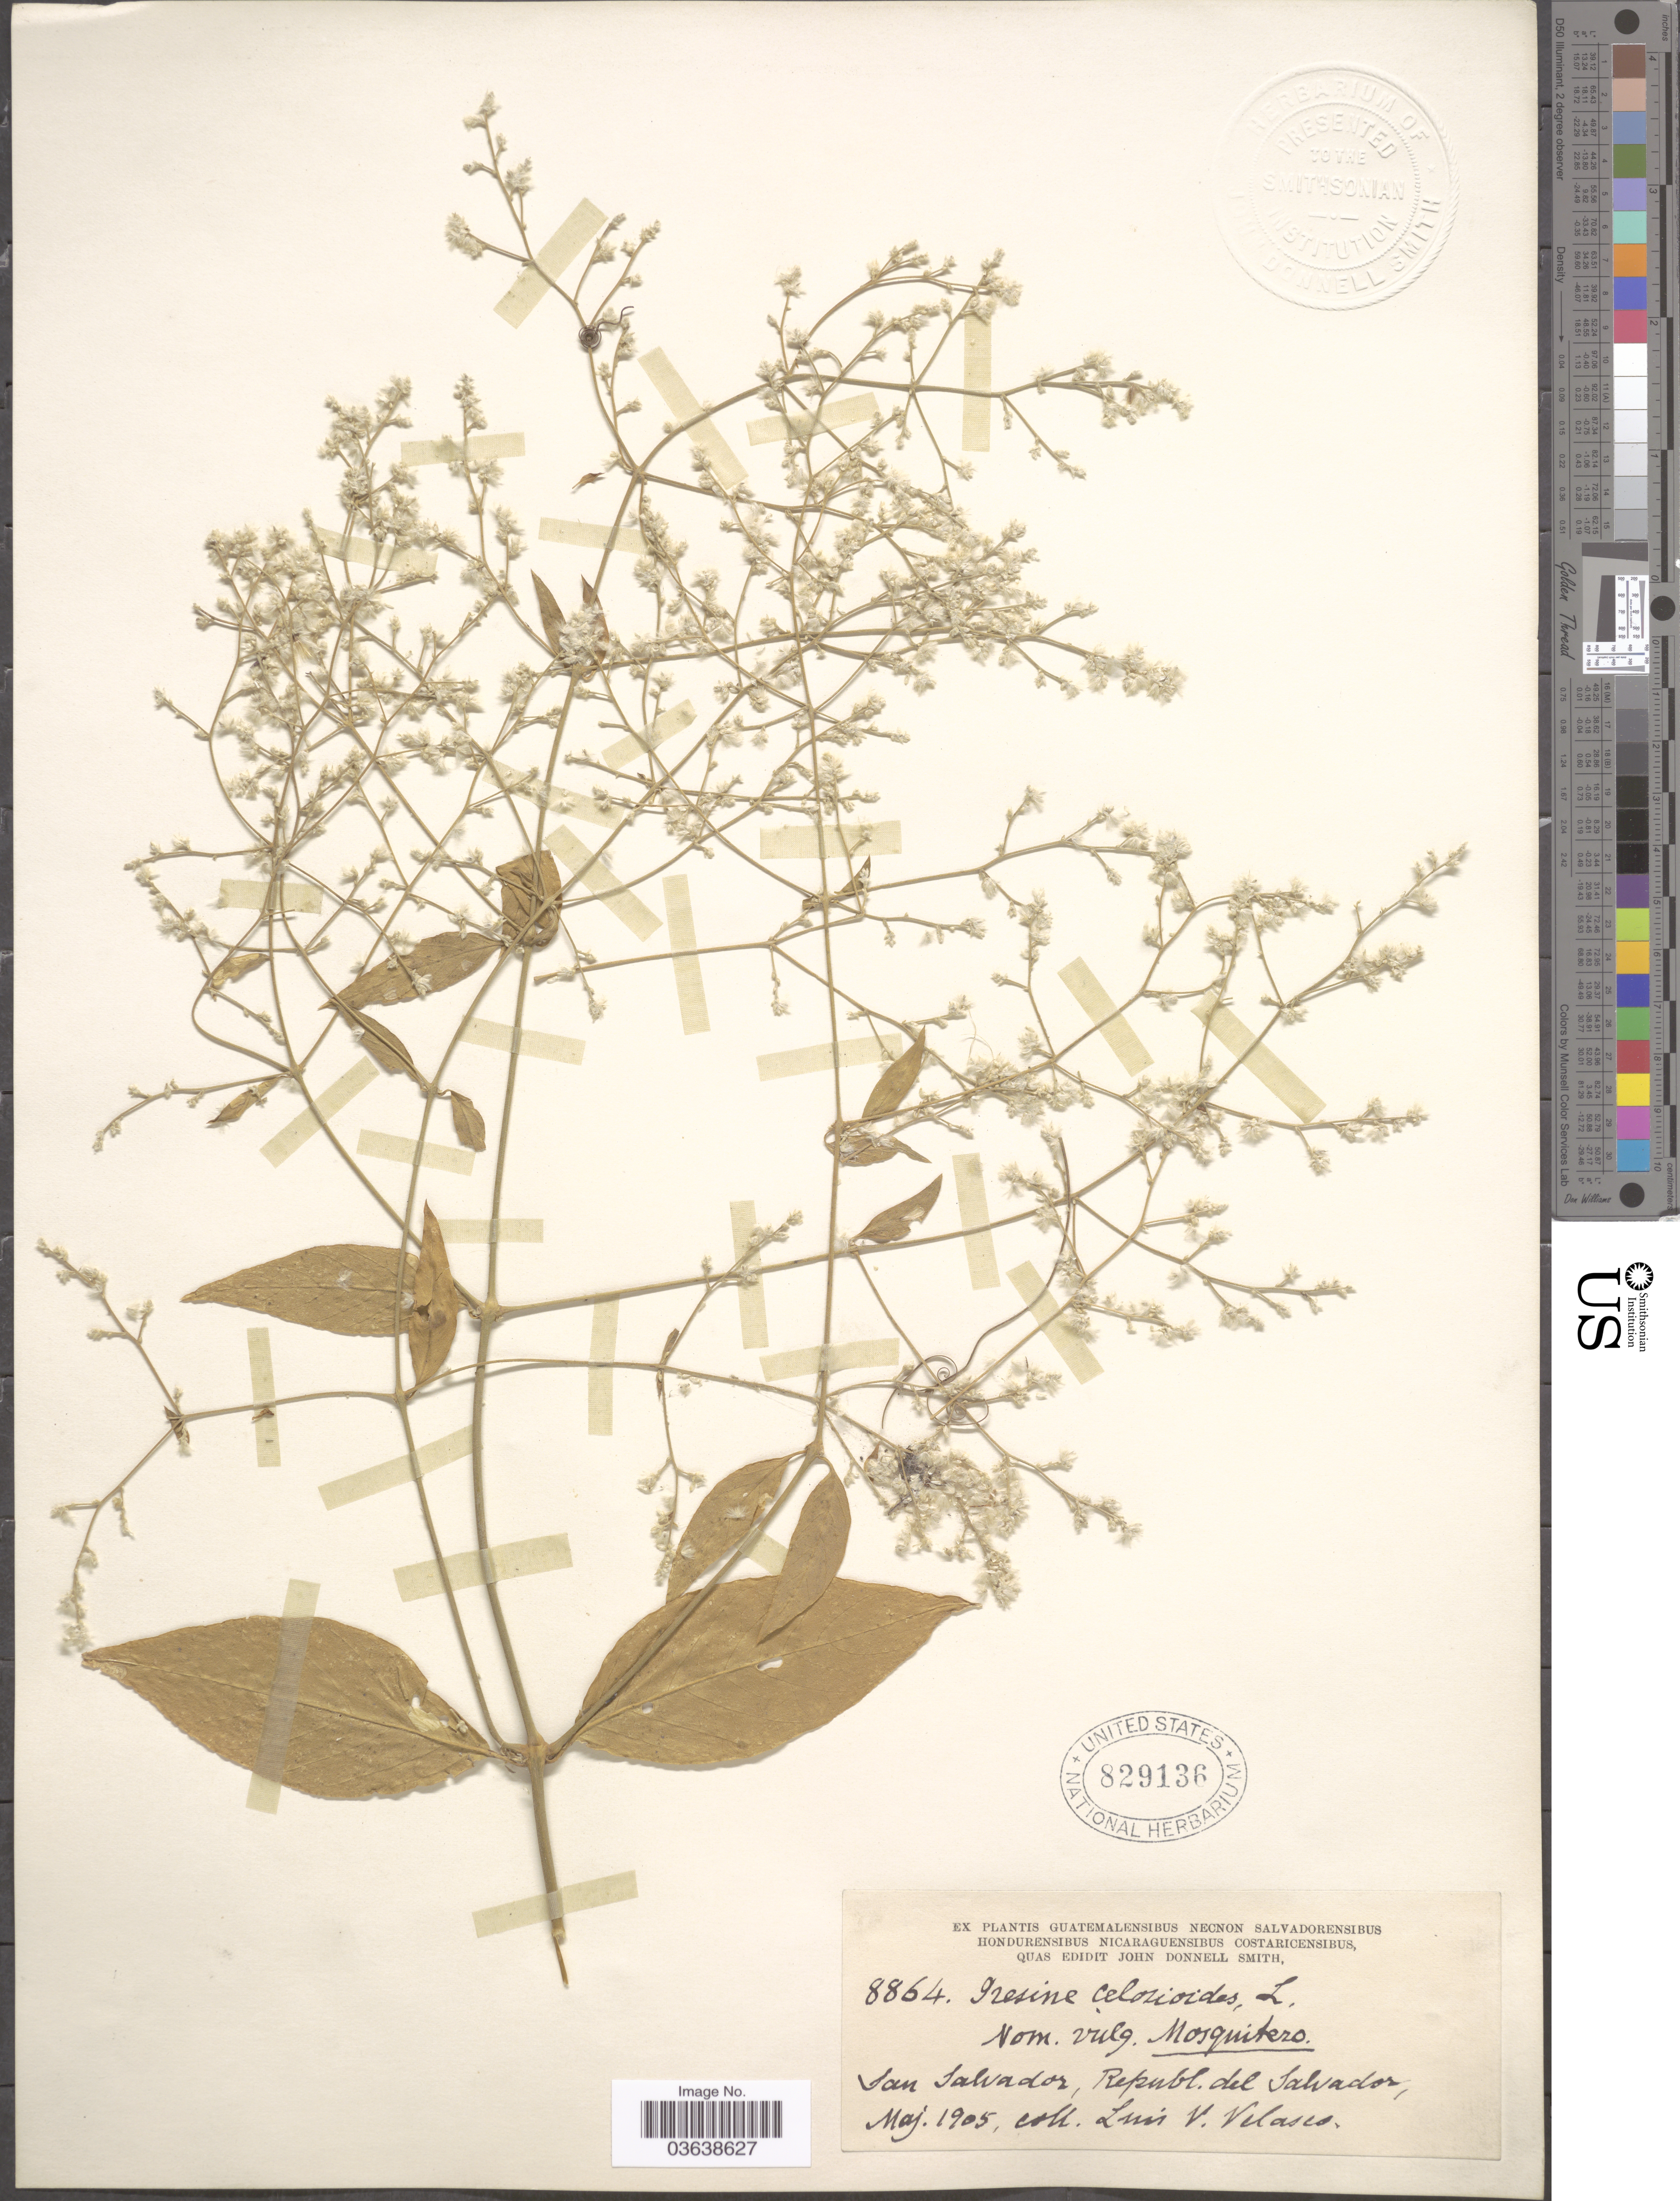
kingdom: Plantae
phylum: Tracheophyta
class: Magnoliopsida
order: Caryophyllales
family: Amaranthaceae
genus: Iresine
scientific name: Iresine calea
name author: (Ibáñez) Standl.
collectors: L. Velasco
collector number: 8864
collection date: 1905-05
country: El Salvador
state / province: San Salvador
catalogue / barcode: US 829136